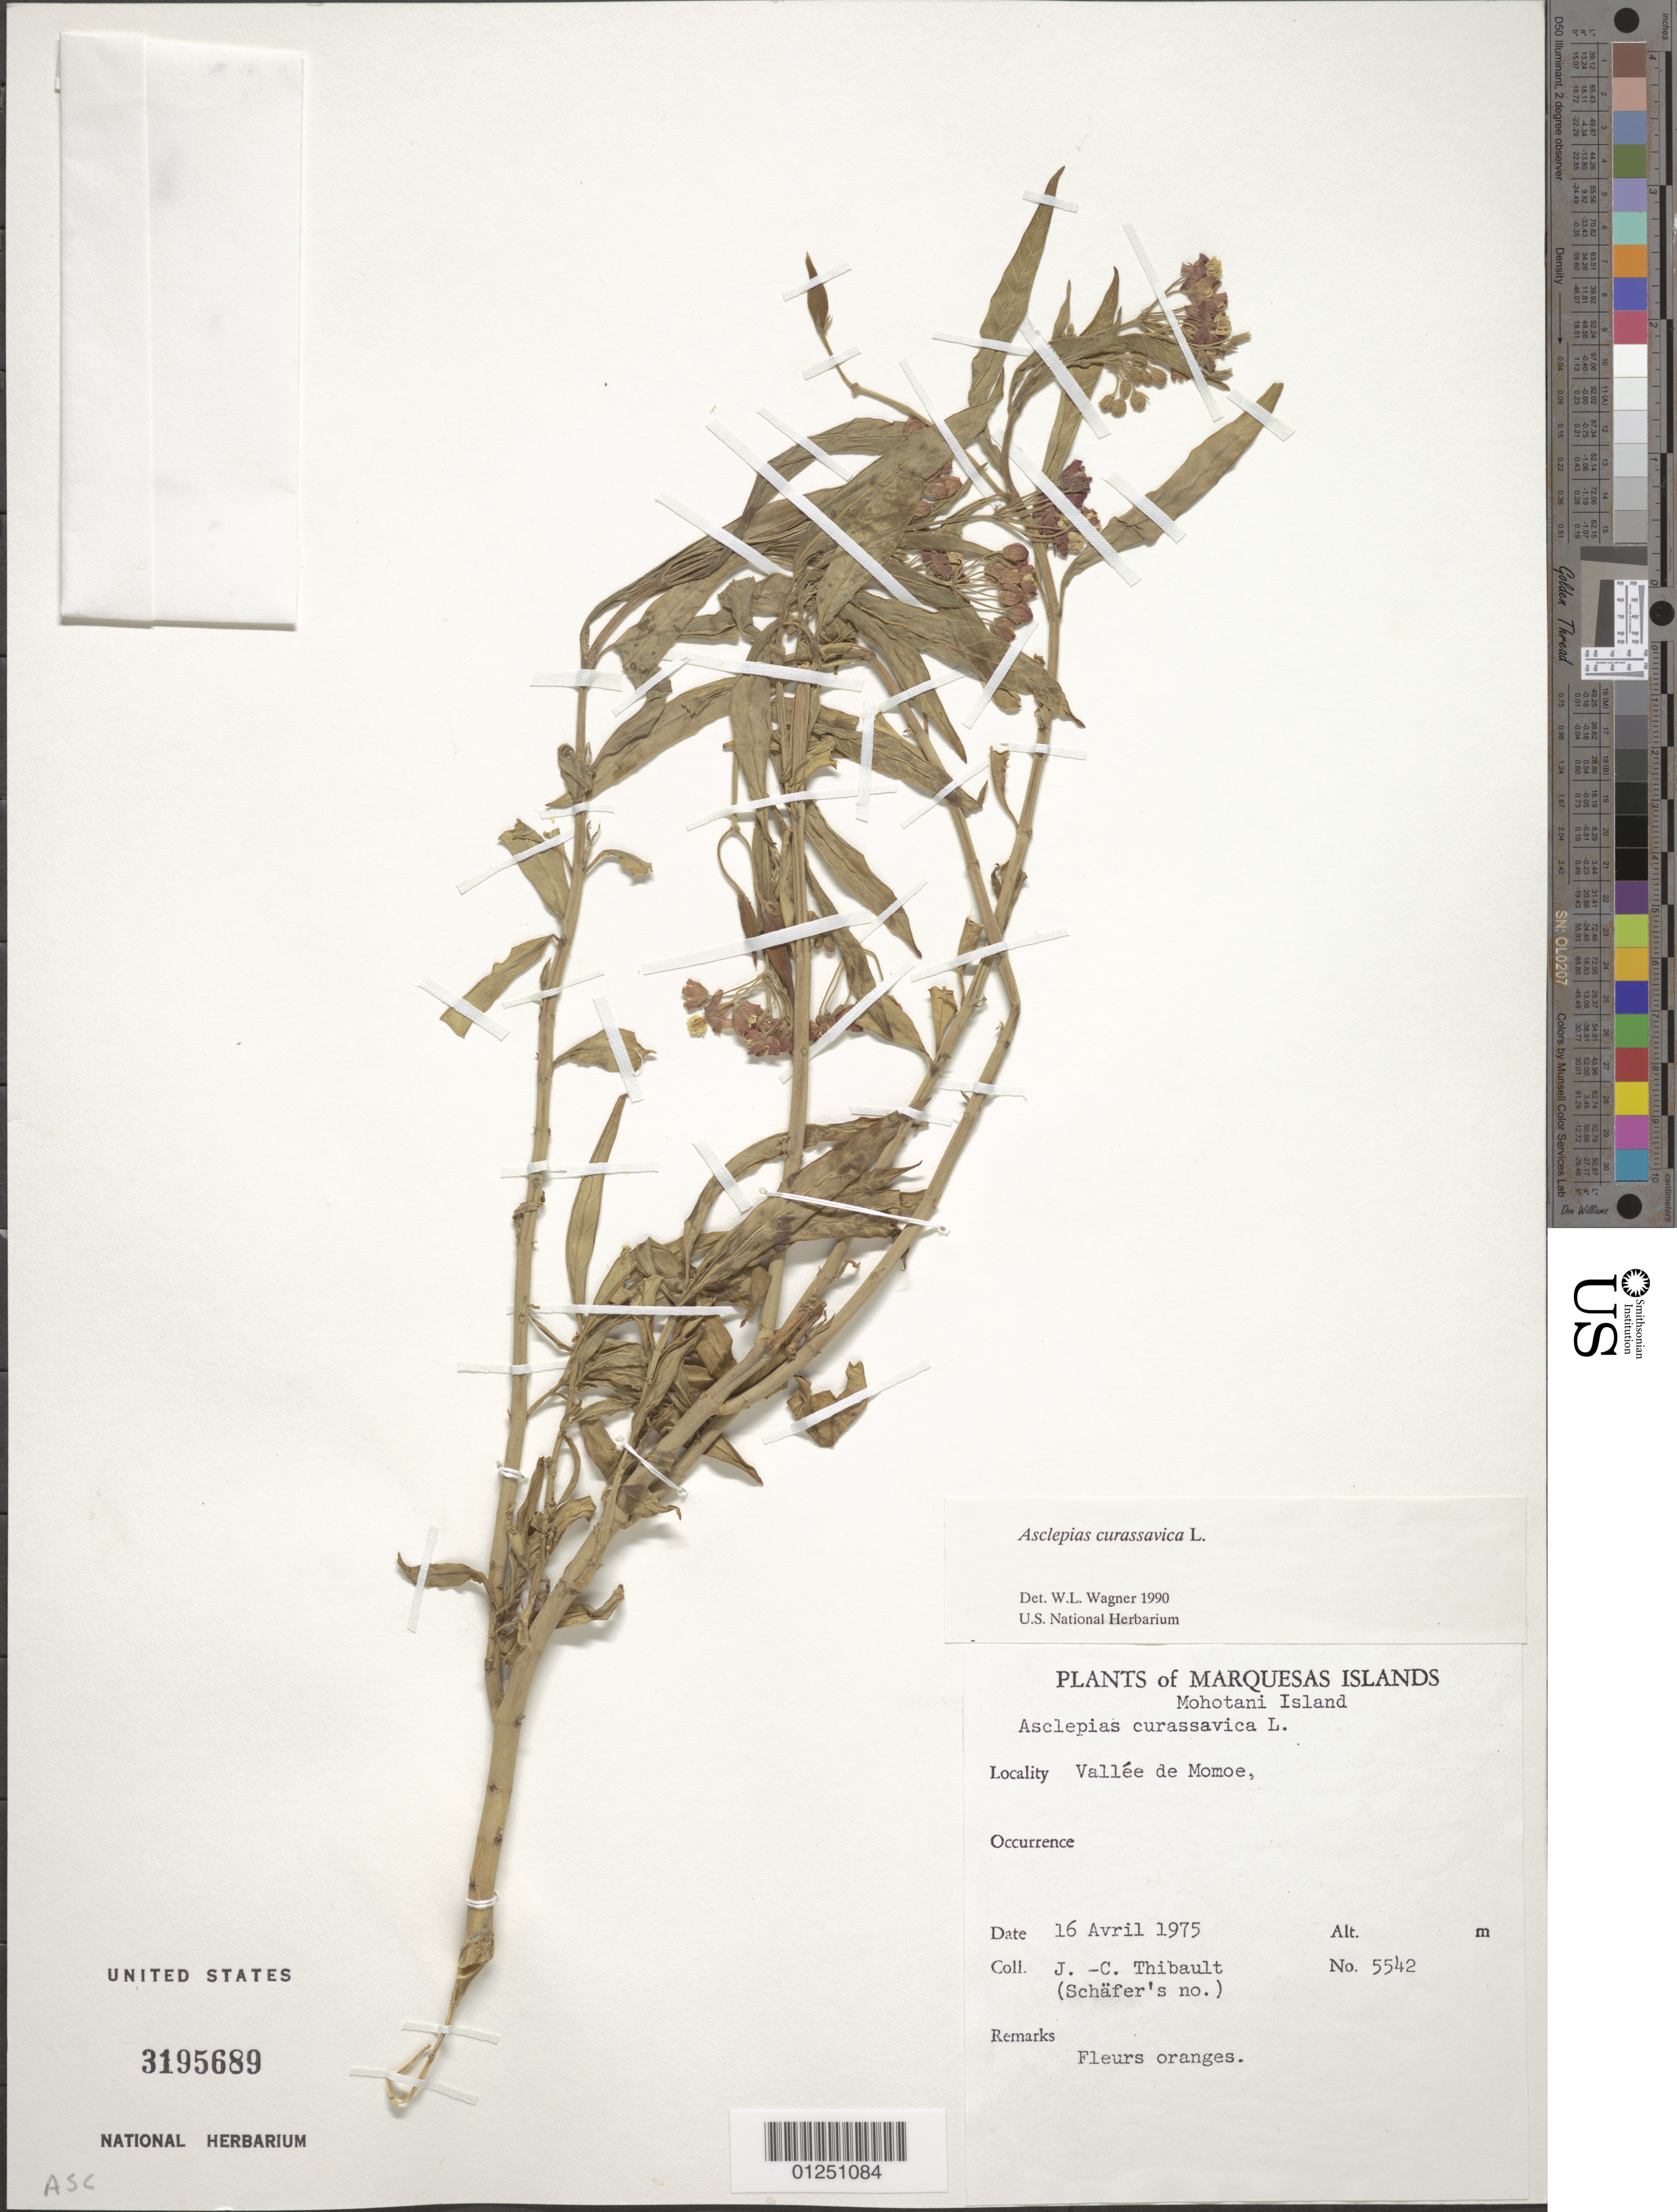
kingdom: Plantae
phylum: Tracheophyta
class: Magnoliopsida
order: Gentianales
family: Apocynaceae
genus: Asclepias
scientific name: Asclepias curassavica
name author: L.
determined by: Wagner, W. L., (BOT), Smithsonian Institution - National Museum of Natural History (UNITED STATES)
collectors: P. A. Schäfer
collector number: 5542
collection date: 1975-04-16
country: French Polynesia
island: Mohotani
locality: Vallée de Momoe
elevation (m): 550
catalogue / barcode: US 3195689